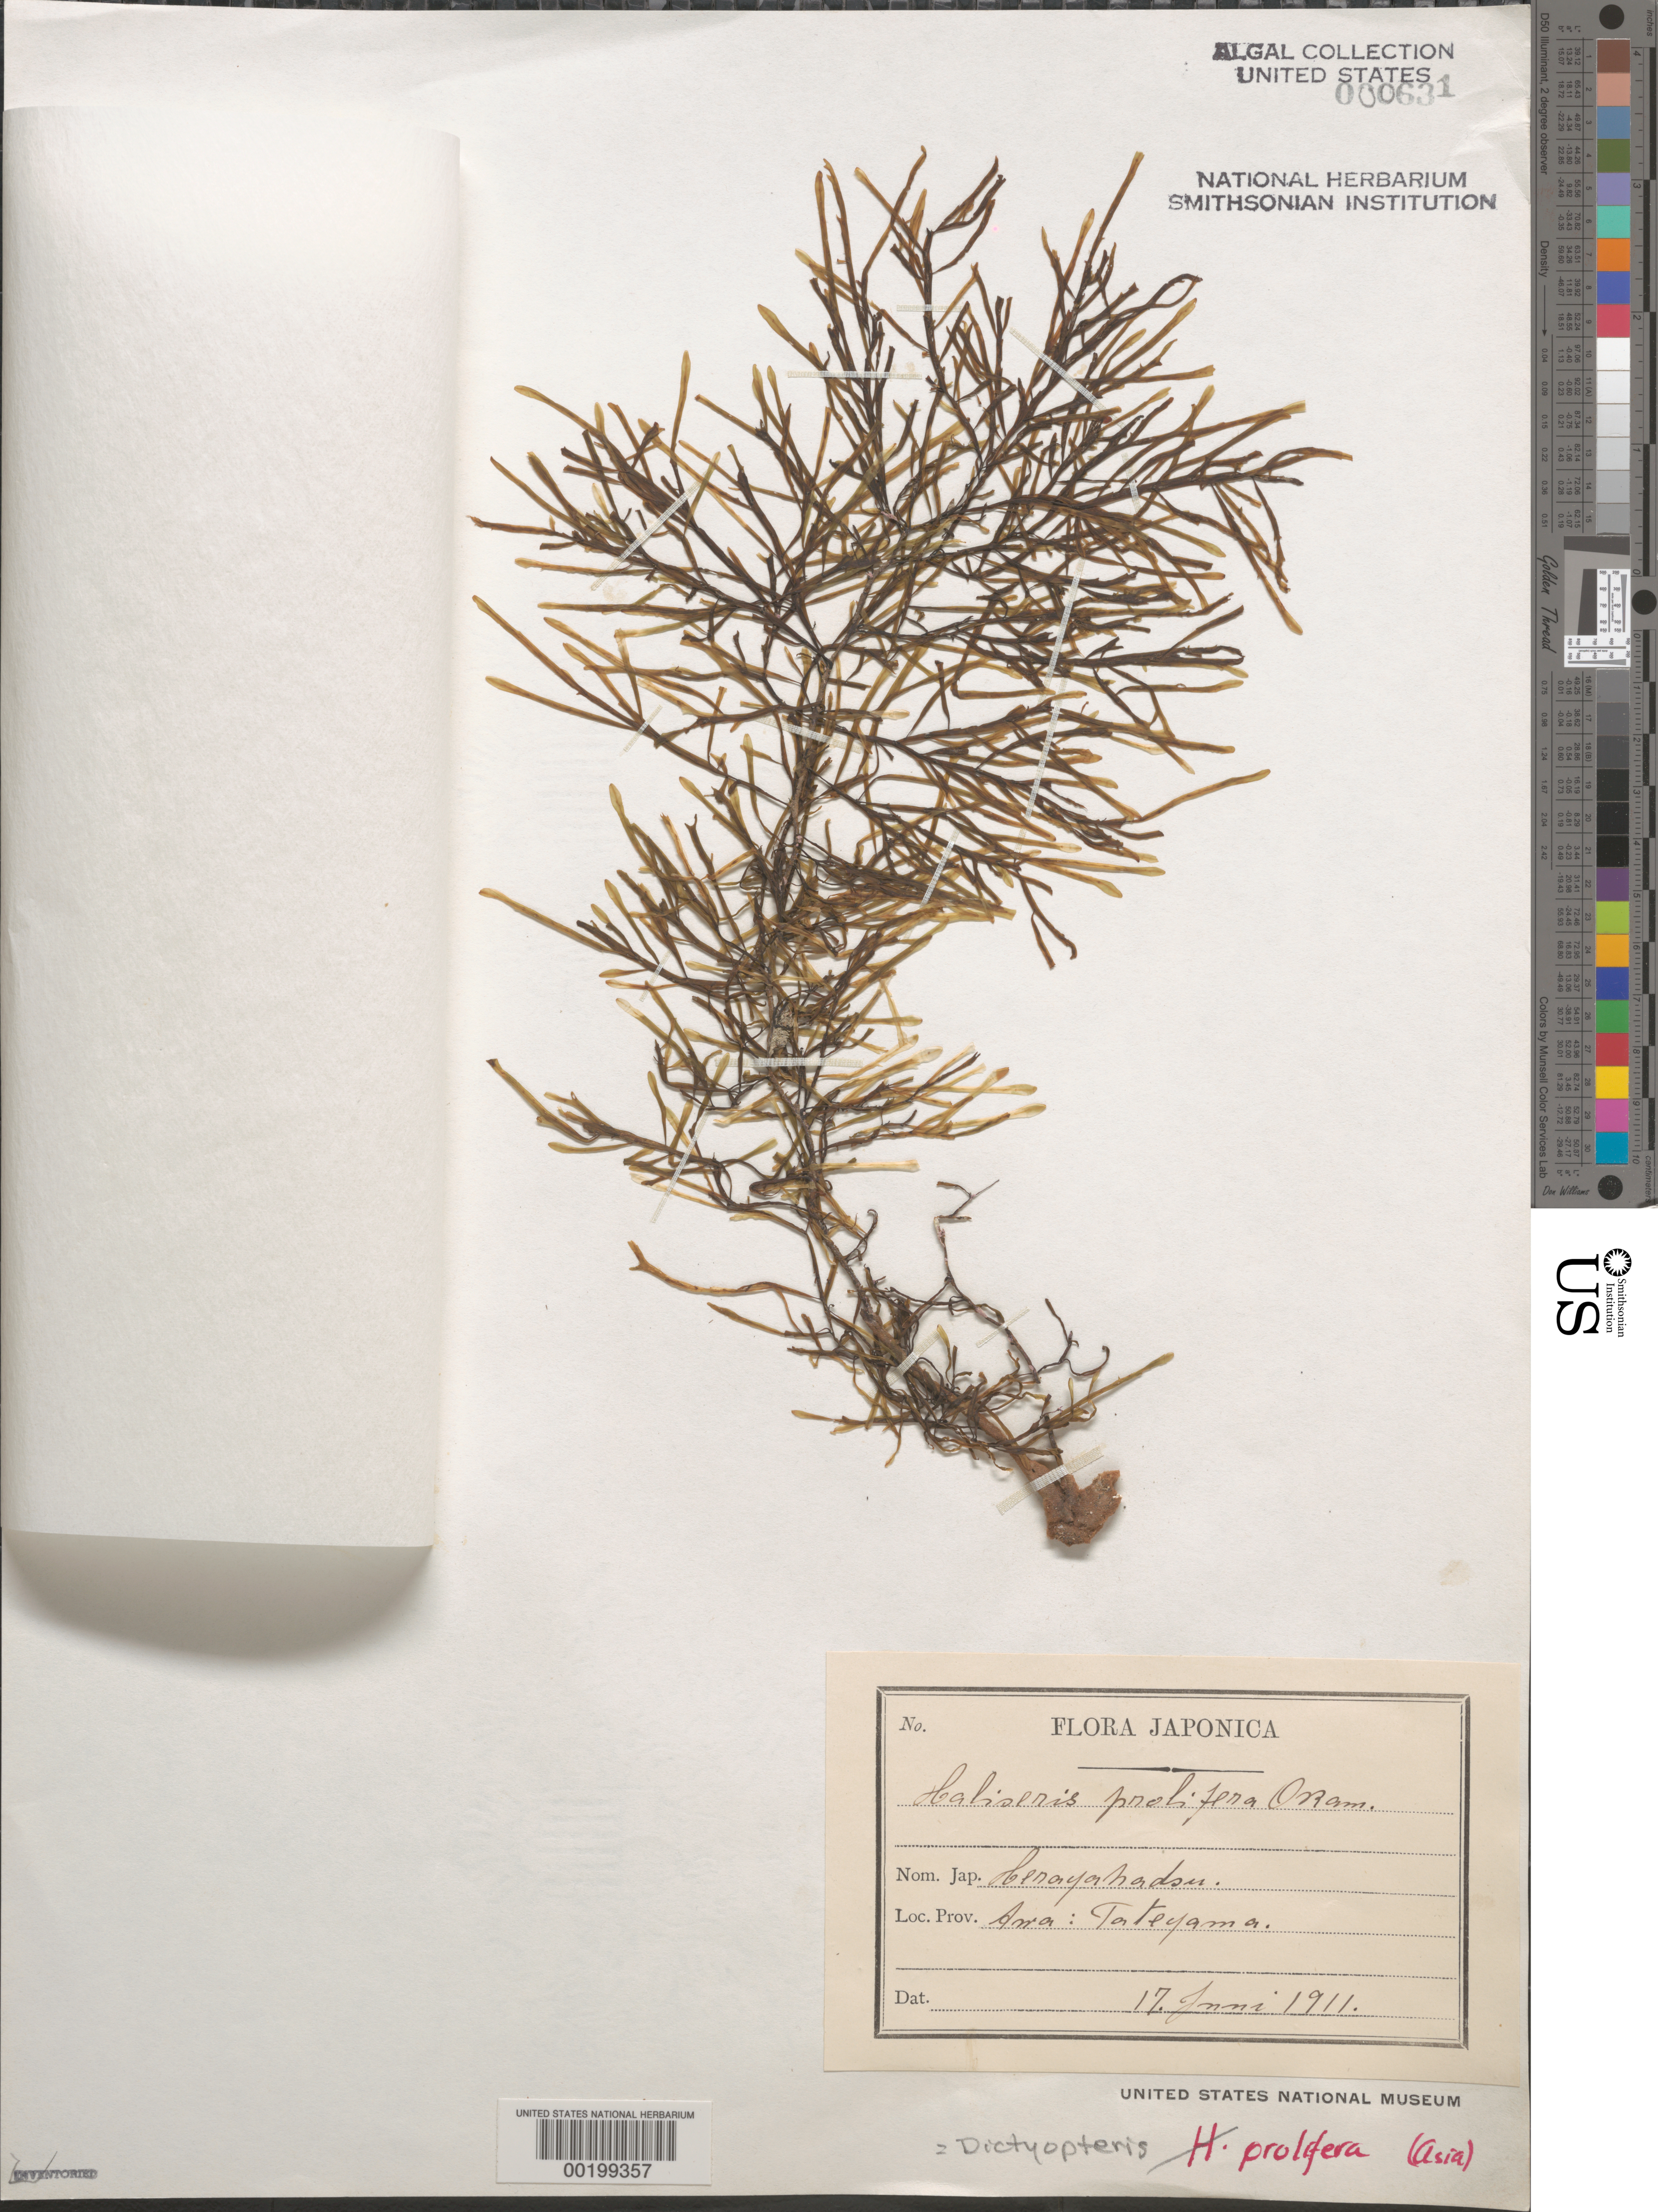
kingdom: Chromista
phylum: Ochrophyta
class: Phaeophyceae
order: Dictyotales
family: Dictyotaceae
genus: Dictyopteris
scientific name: Dictyopteris prolifera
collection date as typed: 17 Jun 1911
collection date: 1911-06-17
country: Japan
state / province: Tiba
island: Honshu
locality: Takeyama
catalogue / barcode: US 631